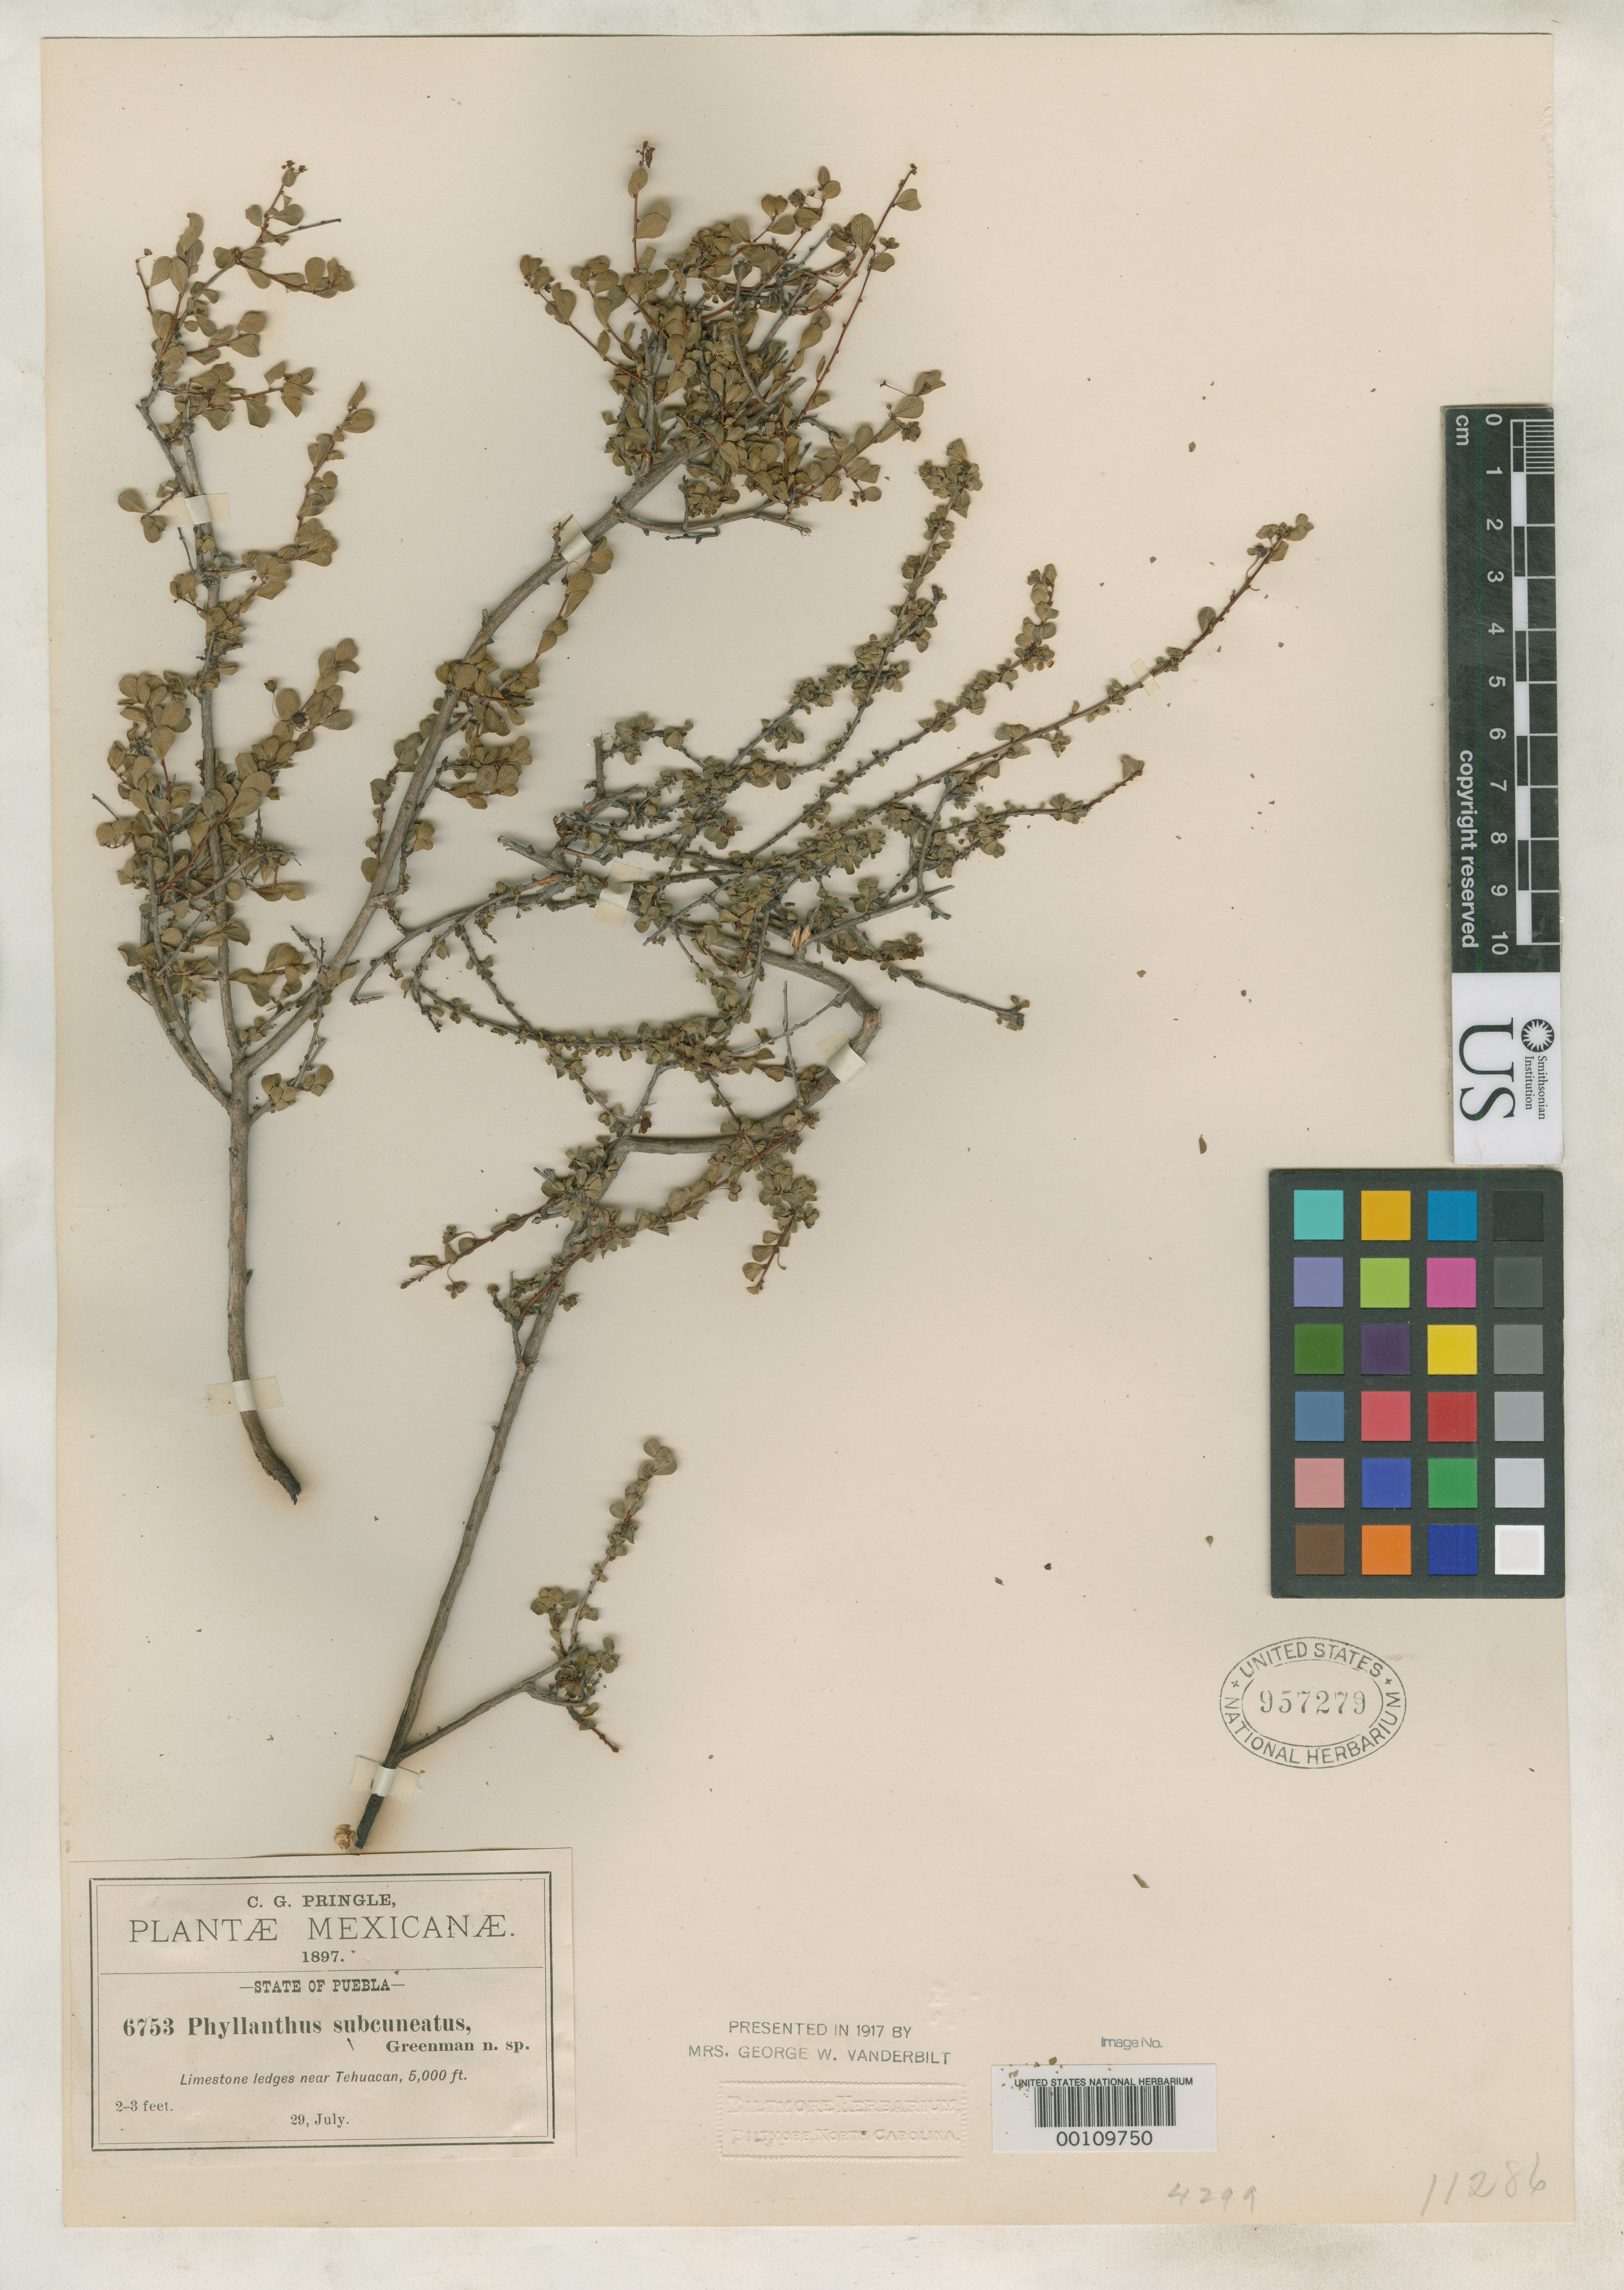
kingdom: Plantae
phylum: Tracheophyta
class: Magnoliopsida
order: Malpighiales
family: Phyllanthaceae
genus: Phyllanthus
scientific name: Phyllanthus subcuneatus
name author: Greenm.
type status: Isotype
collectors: C. G. Pringle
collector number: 6753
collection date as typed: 29 Jul 1897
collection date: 1897-07-29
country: Mexico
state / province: Puebla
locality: Near Tehuacan.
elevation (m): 1540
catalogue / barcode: US 957279